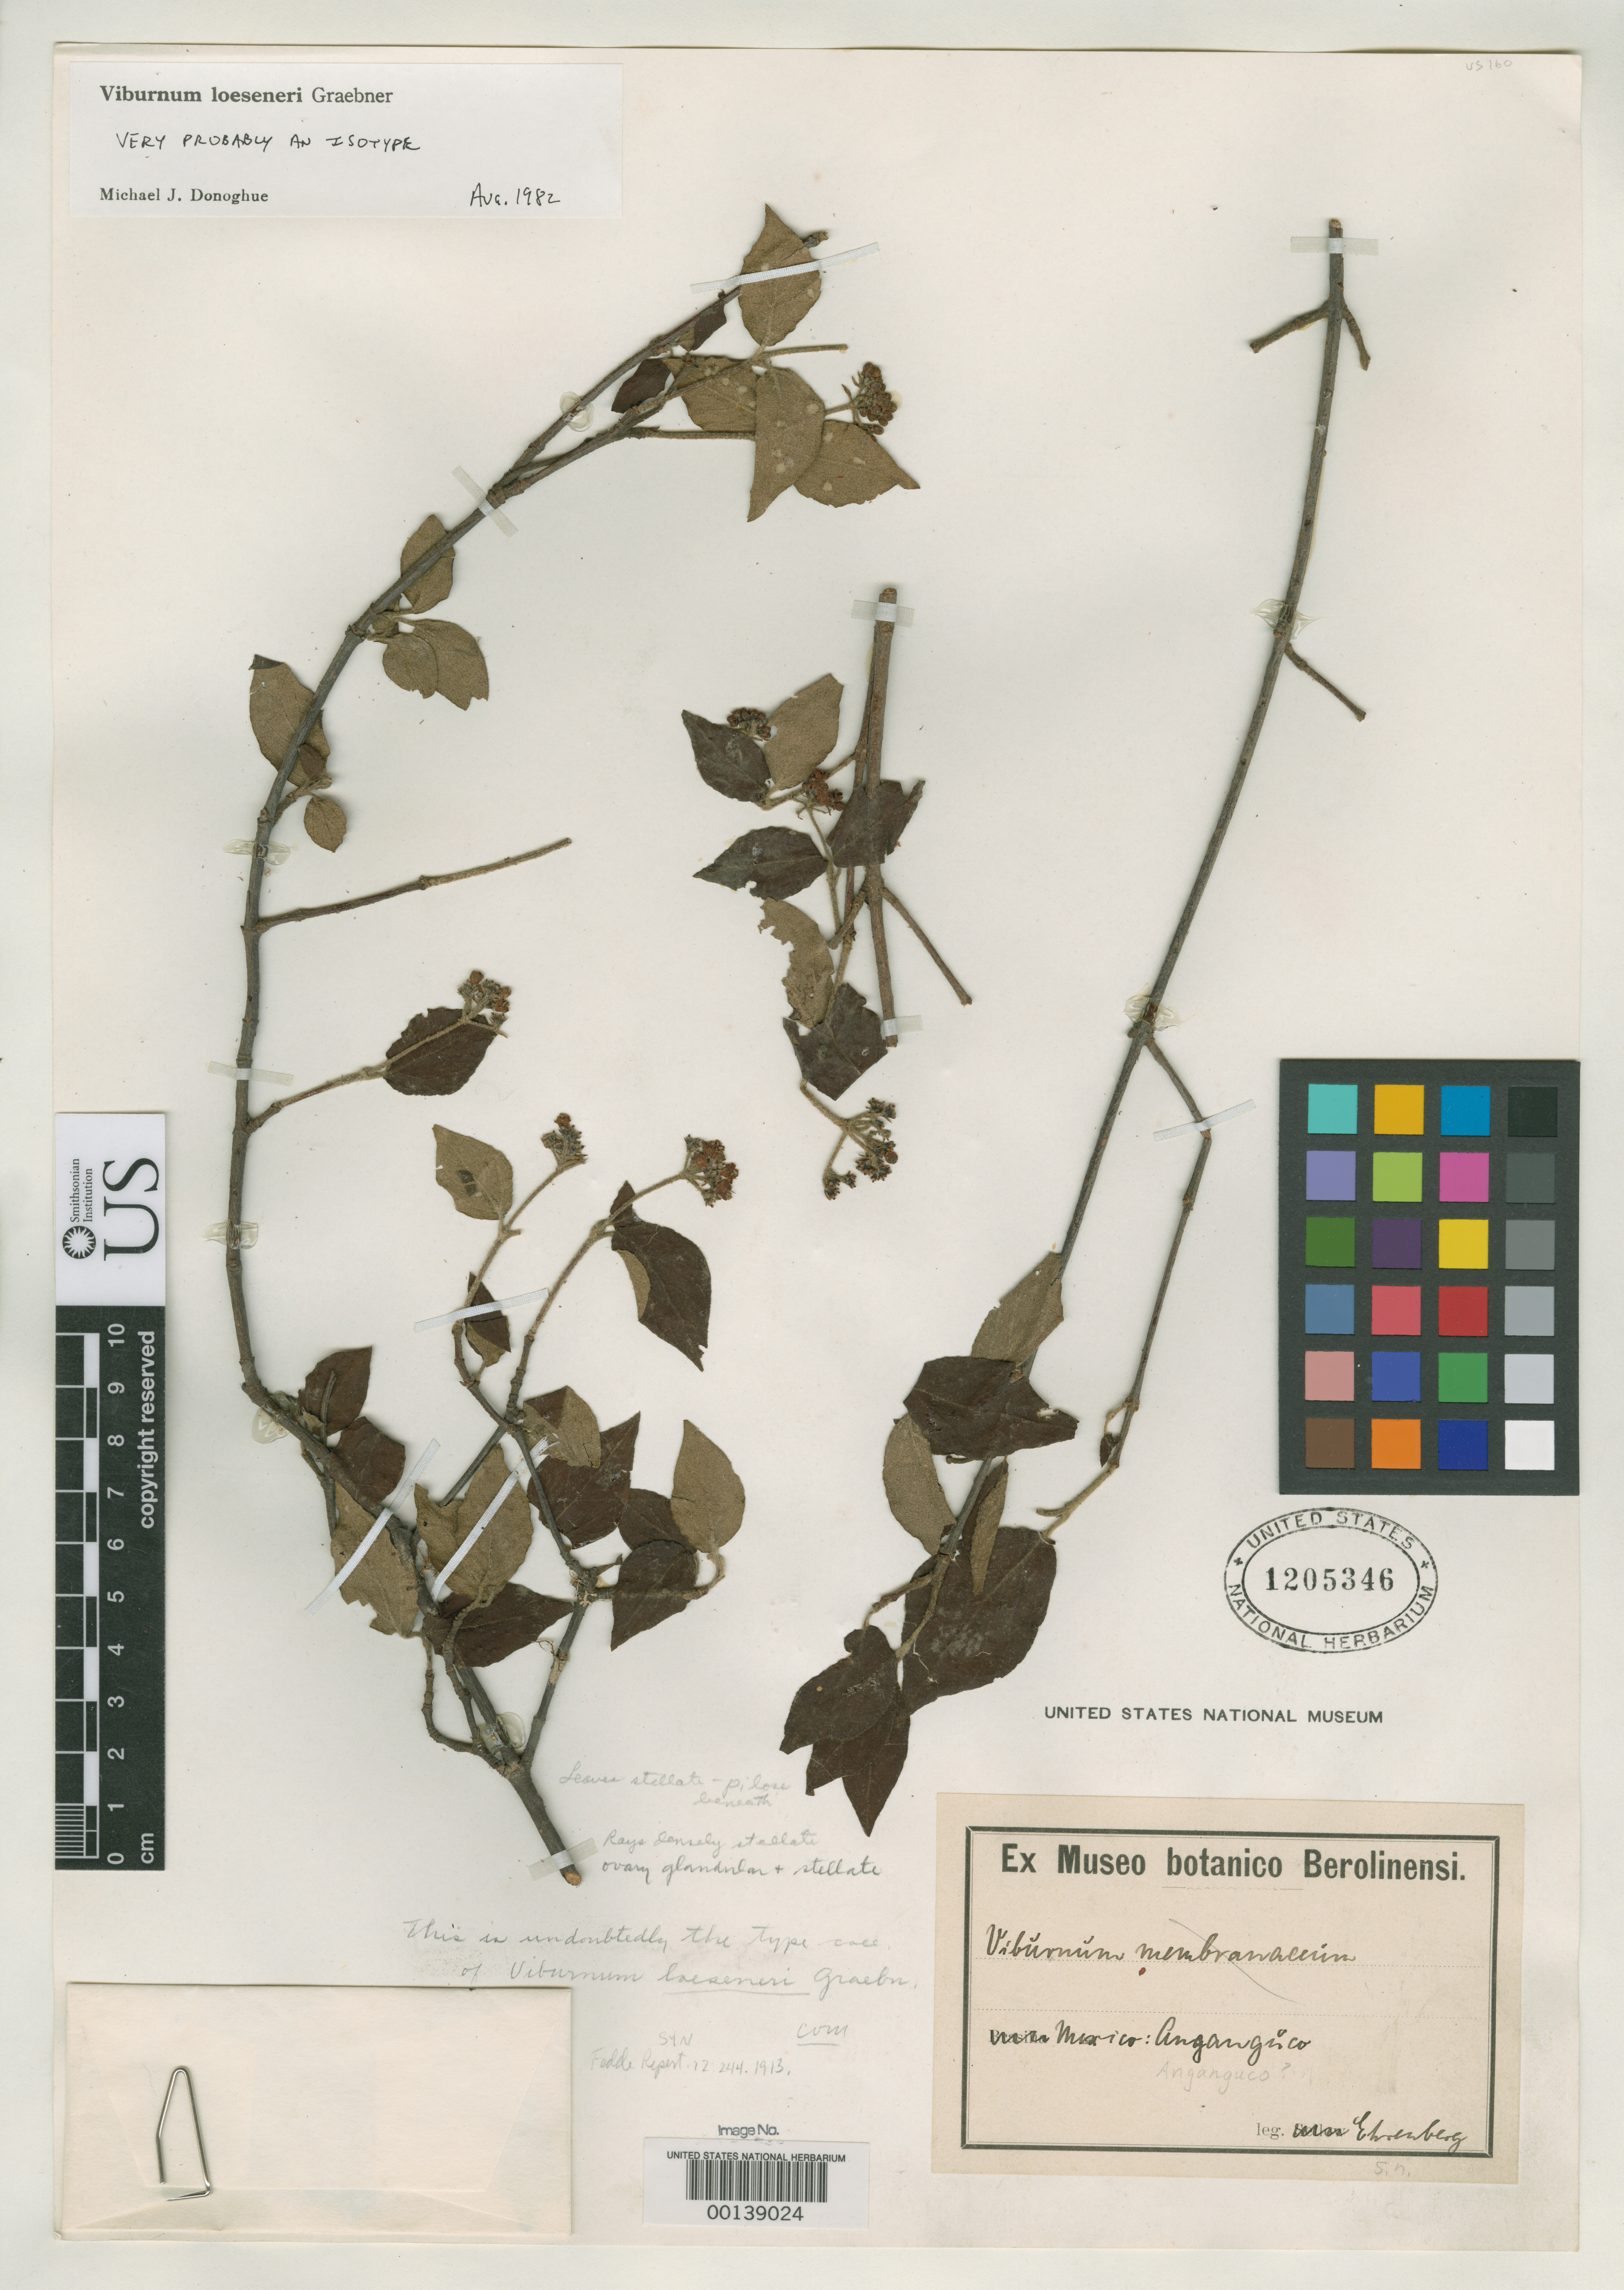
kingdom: Plantae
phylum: Tracheophyta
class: Magnoliopsida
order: Dipsacales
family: Viburnaceae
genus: Viburnum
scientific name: Viburnum loeseneri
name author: P. Graebn. in Loes.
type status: Syntype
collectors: C. Ehrenberg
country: Mexico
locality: E of Monserrat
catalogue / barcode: US 1205346